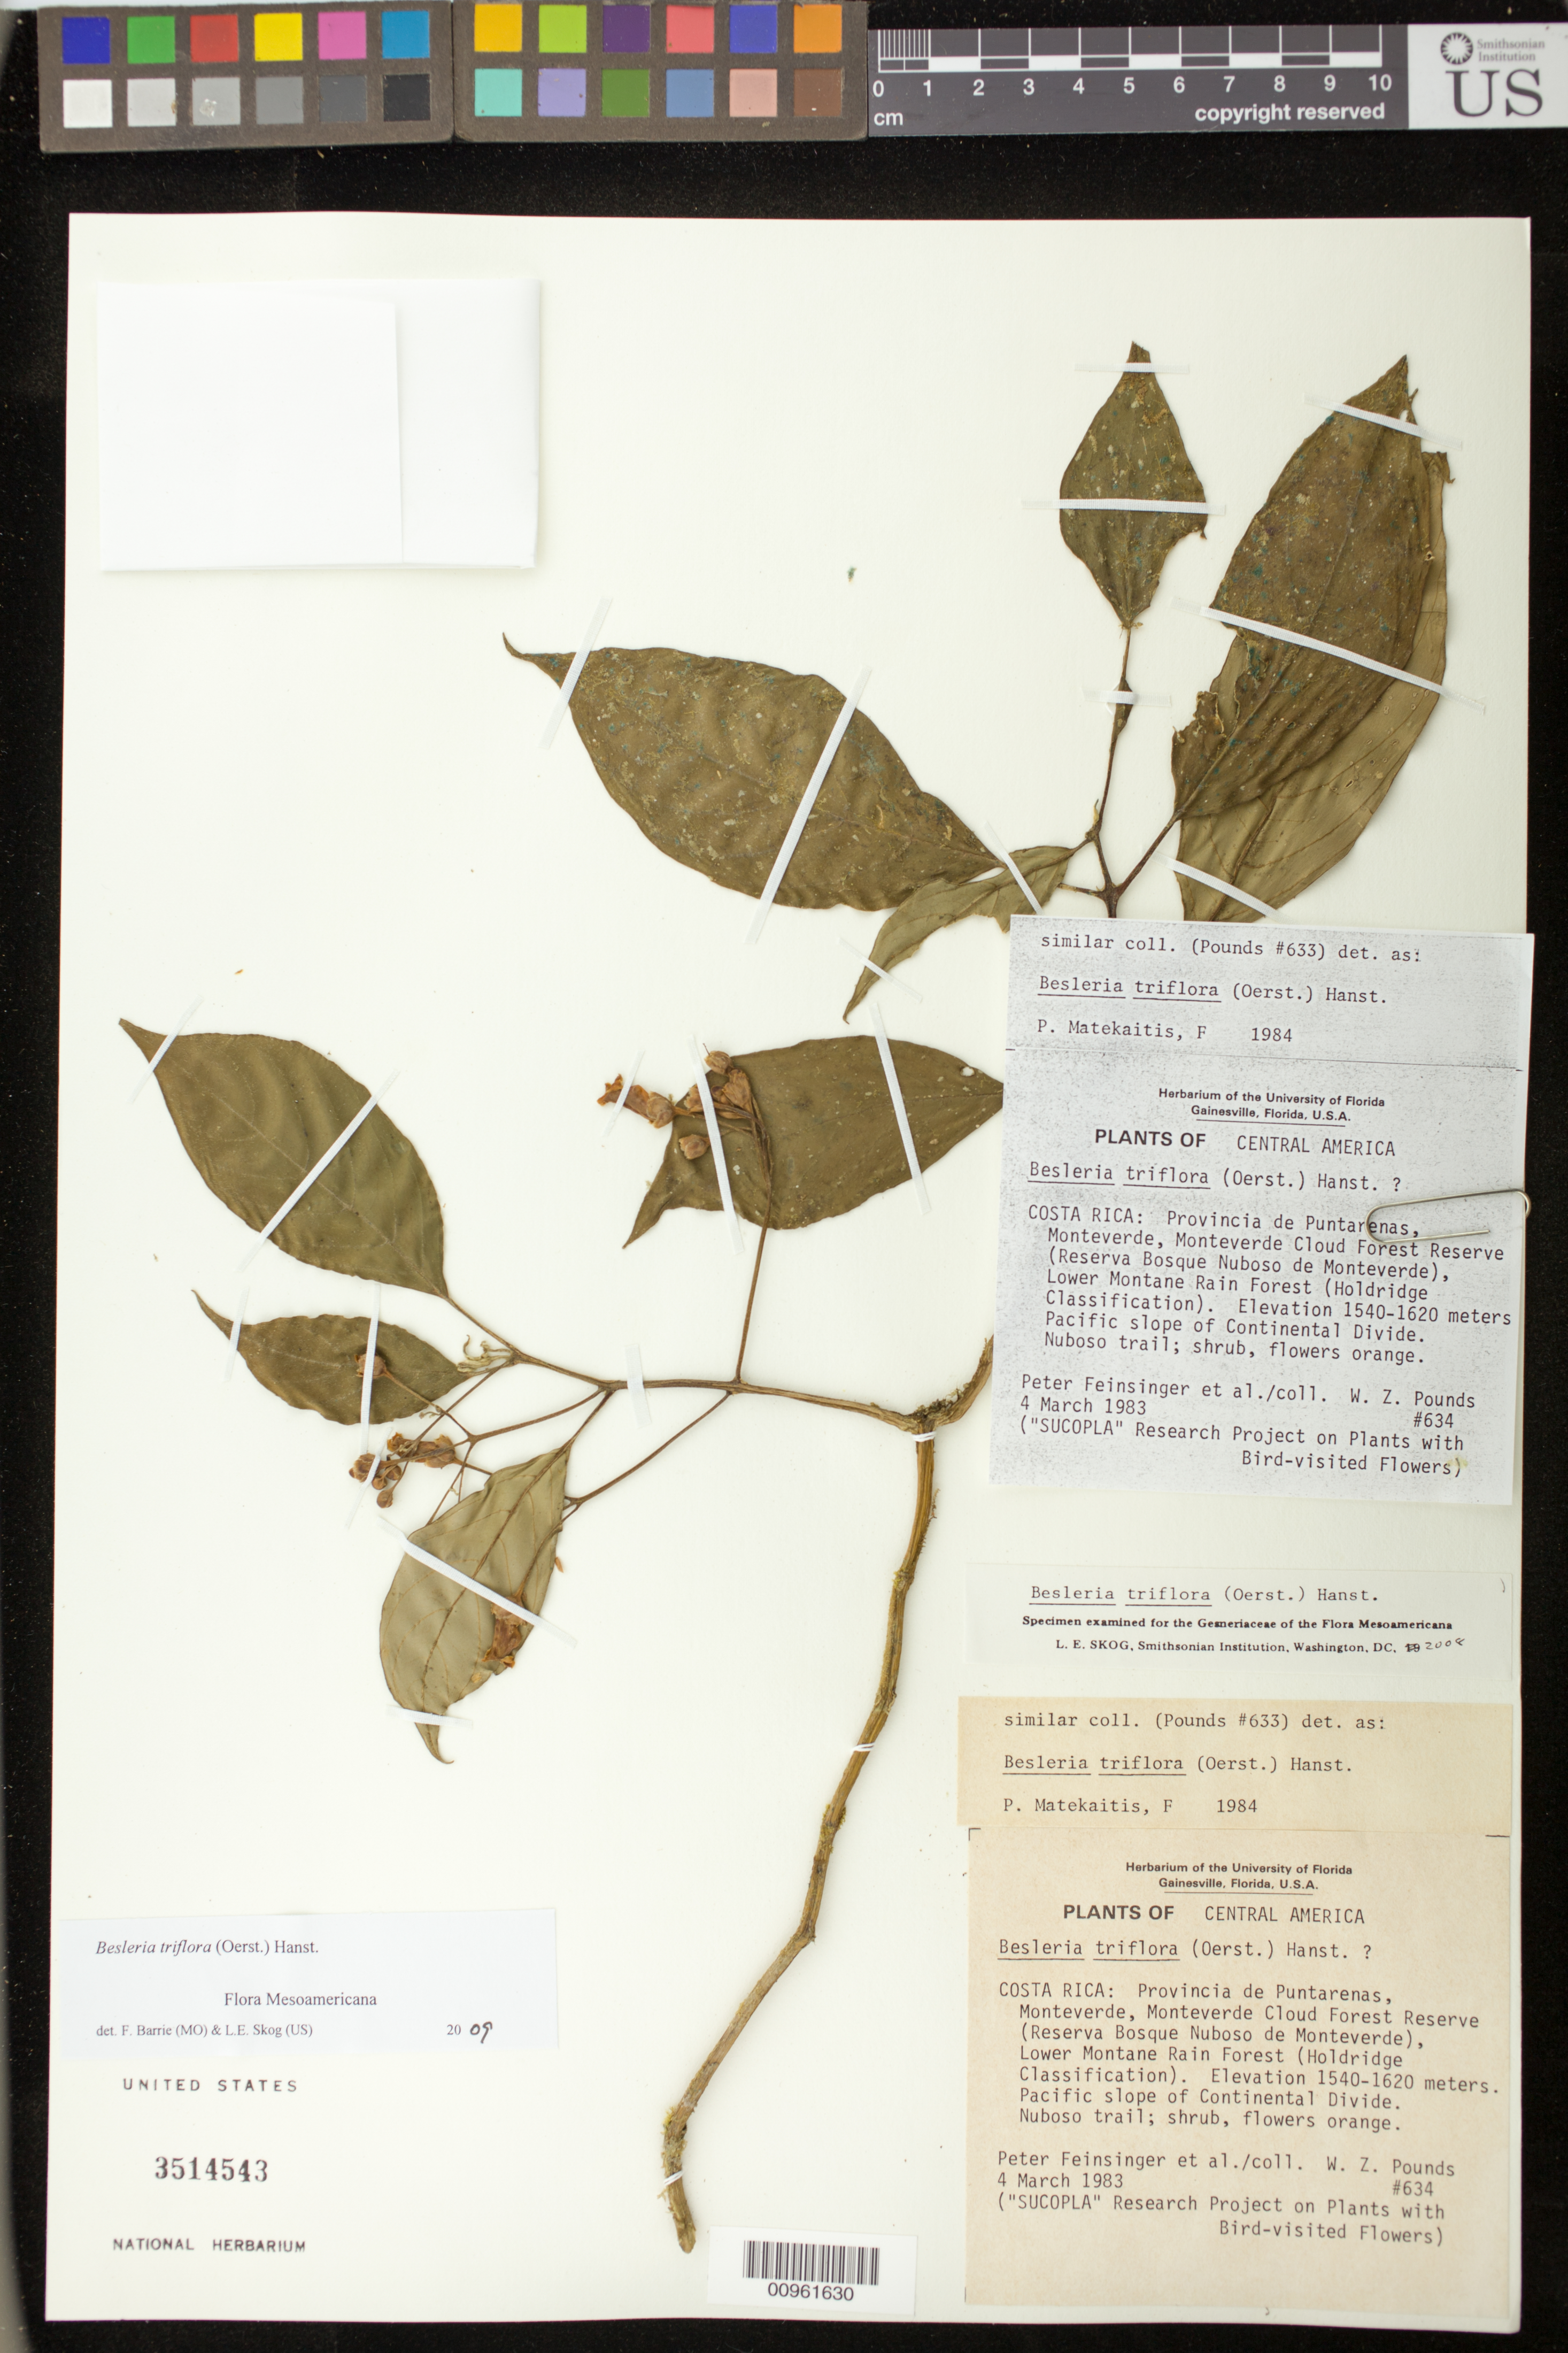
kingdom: Plantae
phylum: Tracheophyta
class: Magnoliopsida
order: Lamiales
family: Gesneriaceae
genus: Besleria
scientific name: Besleria triflora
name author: (Oerst.) Hanst.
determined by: Skog, Laurence E.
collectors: P. Feinsinger & W. Pounds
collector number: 634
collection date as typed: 04 Mar 1983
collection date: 1983-03-04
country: Costa Rica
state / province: Puntarenas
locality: Monteverde, Monteverde Cloud Forest Reserve (Reserva Bosque Nuboso de Monteverde), Pacific slope of Continental Divide, Nuboso trail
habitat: Lower montane rain forest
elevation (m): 1540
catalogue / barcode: US 3514543